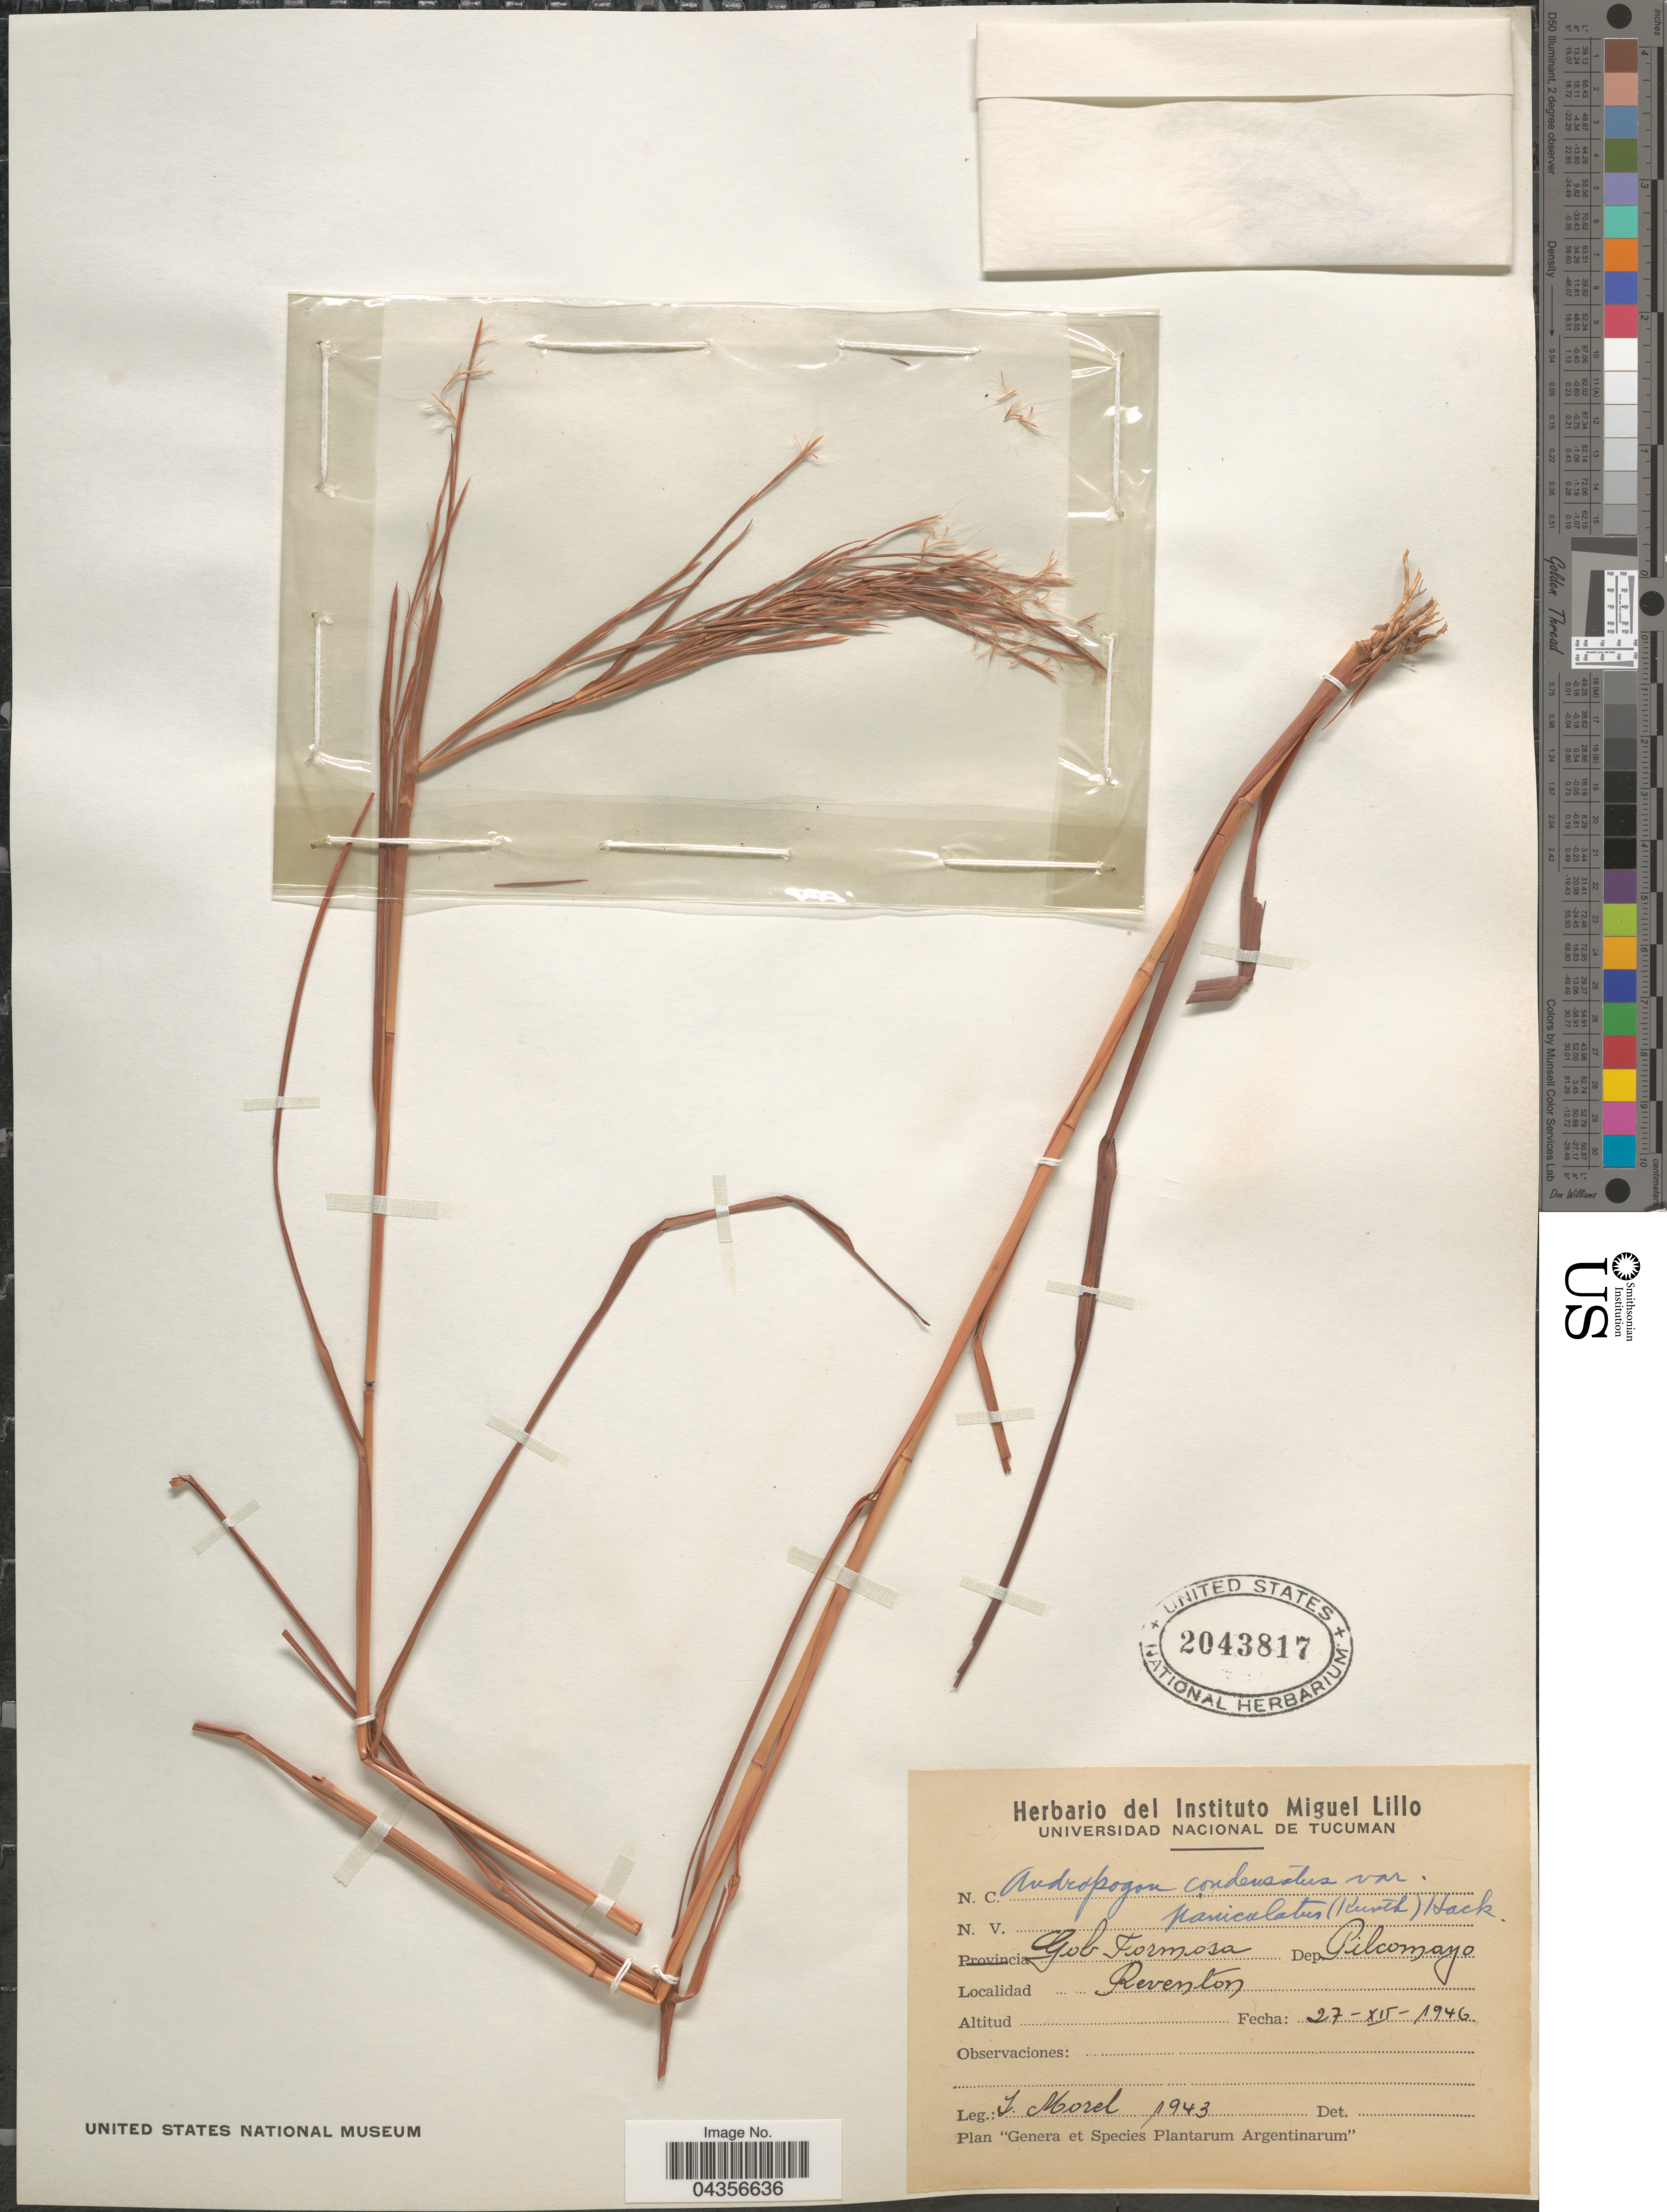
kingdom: Plantae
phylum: Tracheophyta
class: Liliopsida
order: Poales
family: Poaceae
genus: Schizachyrium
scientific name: Schizachyrium microstachyum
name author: (Desv. ex Ham.) Roseng. et al.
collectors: I. Morel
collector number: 1943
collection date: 1946-12-27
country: Argentina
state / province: Formosa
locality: Gob Formosa. Dep. Pilcomayo. Reventon.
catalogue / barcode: US 2043817